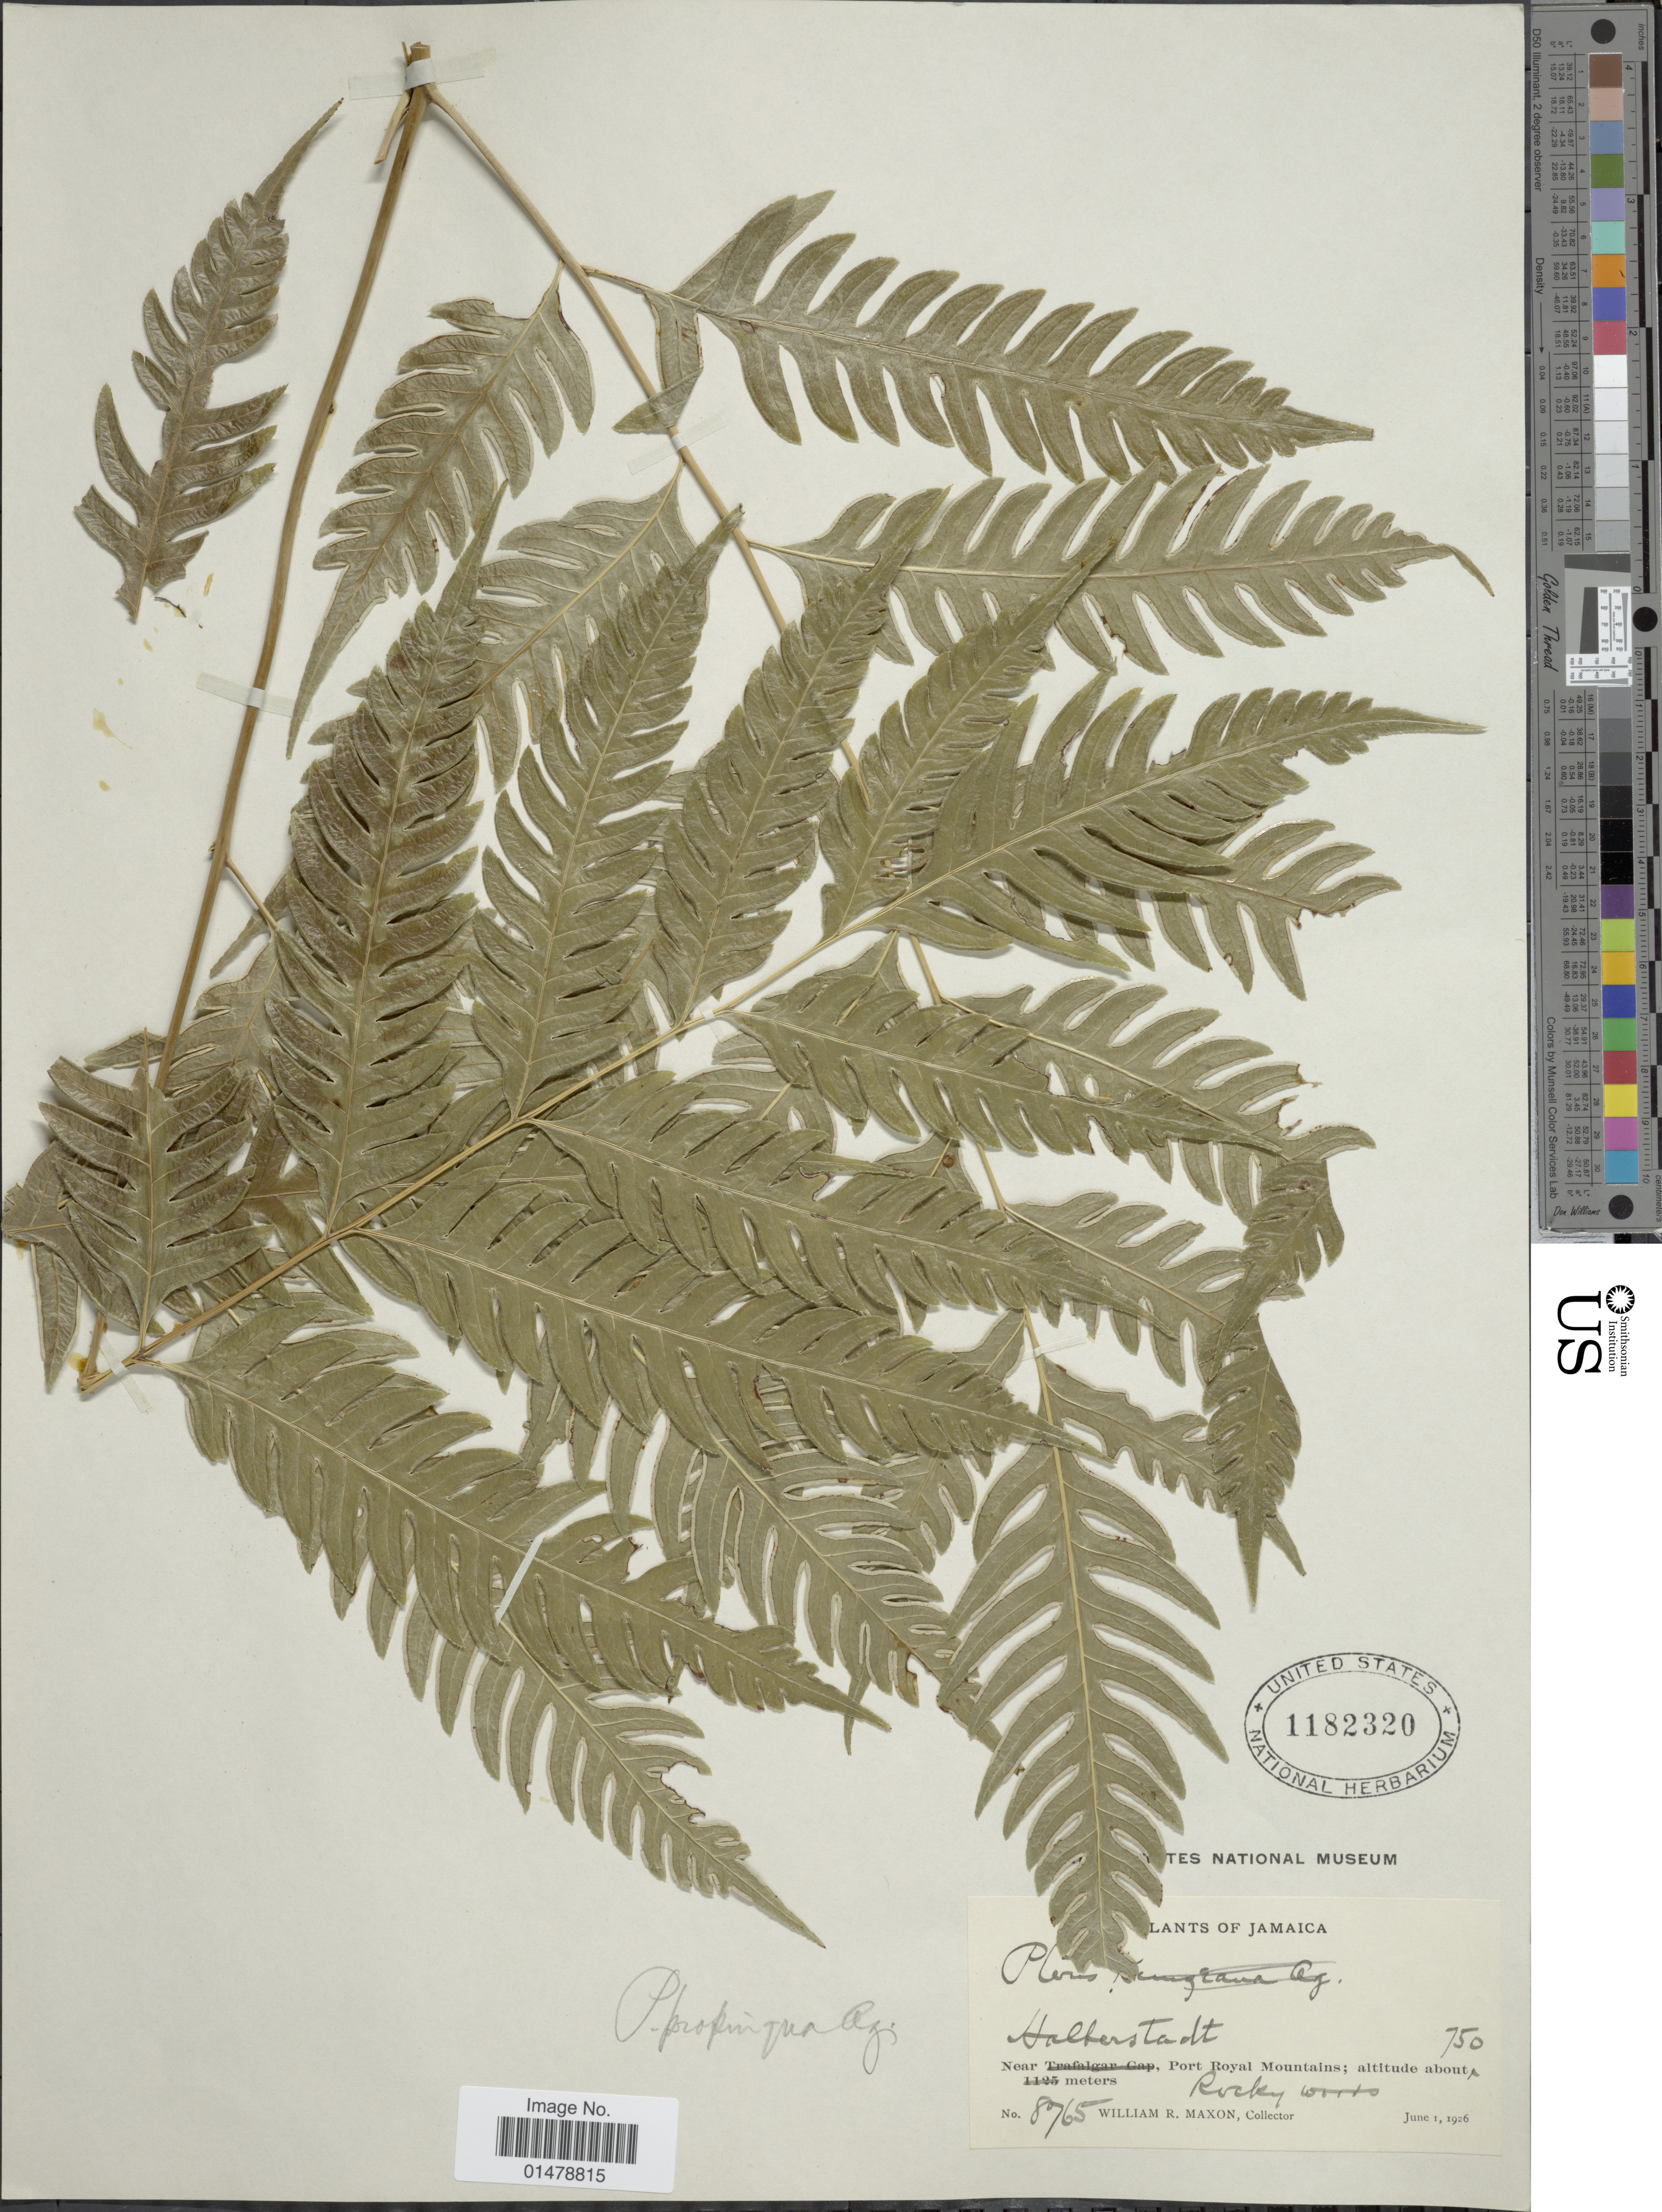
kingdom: Plantae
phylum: Tracheophyta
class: Polypodiopsida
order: Polypodiales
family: Pteridaceae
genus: Pteris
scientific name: Pteris propinqua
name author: J. Agardh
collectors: W. R. Maxon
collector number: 8765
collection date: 1926-06-01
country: Jamaica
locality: Near Halterstadt, Port Royal Mountains.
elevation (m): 750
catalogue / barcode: US 1182320